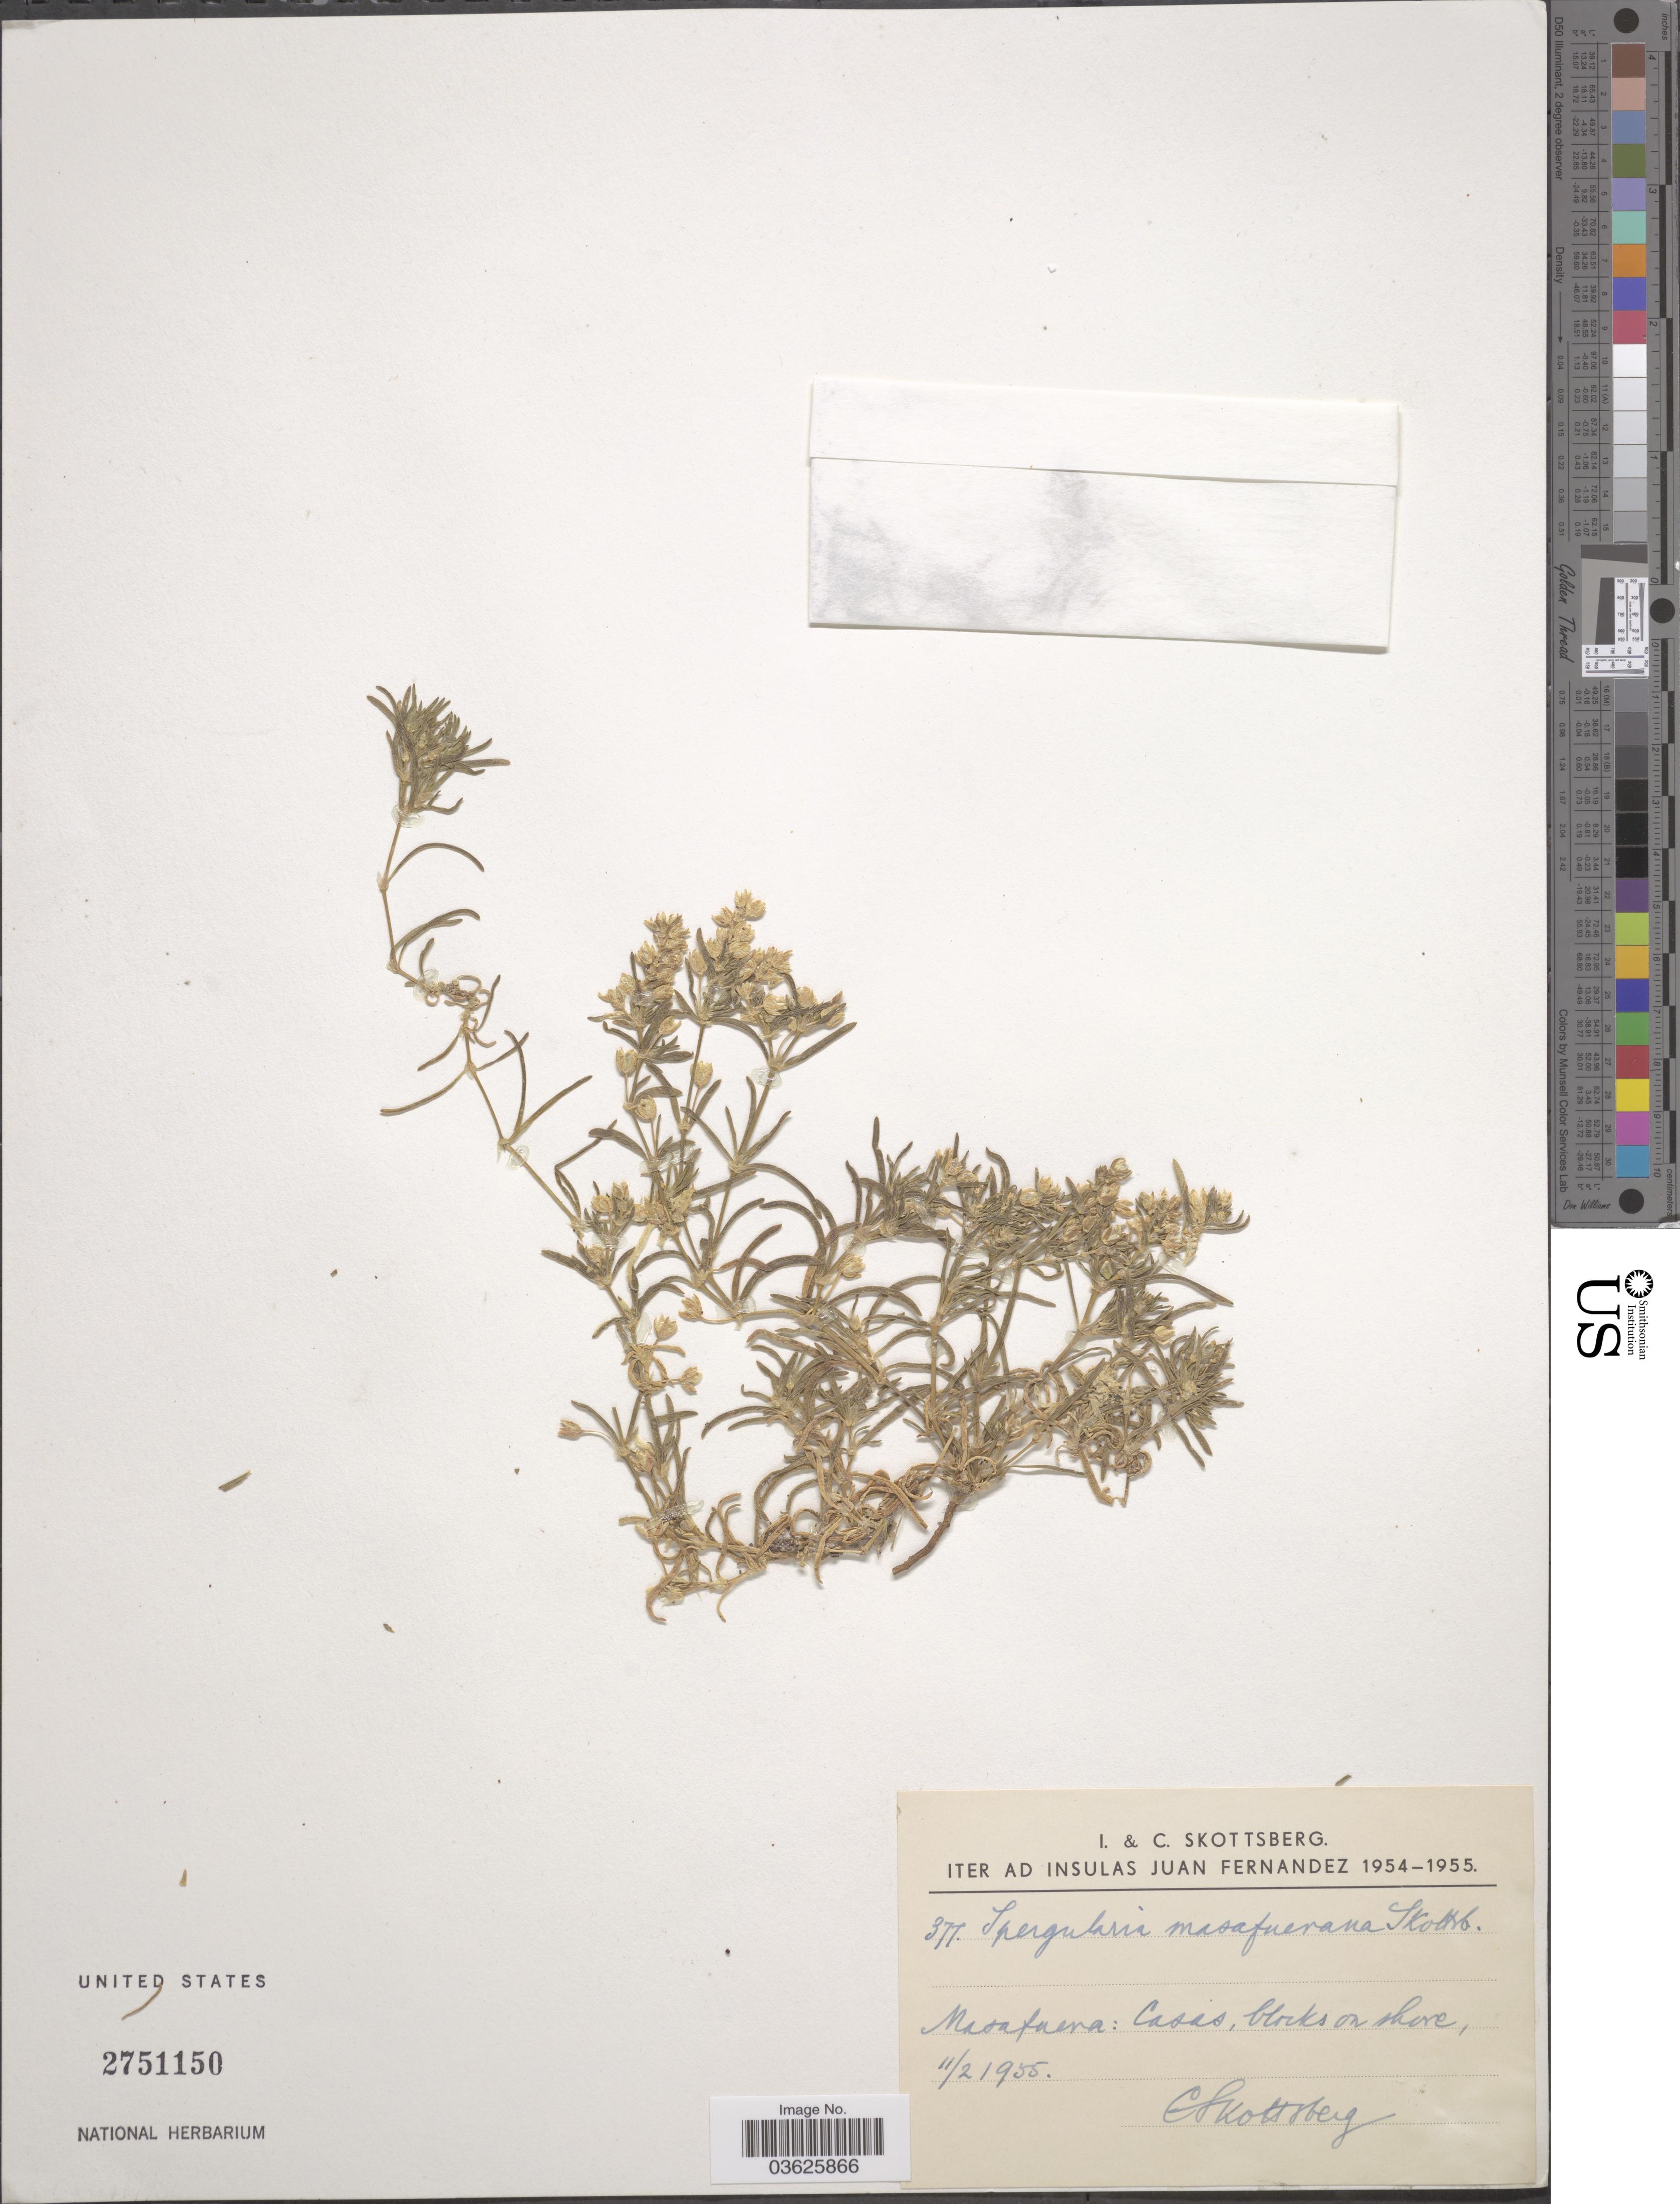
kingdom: Plantae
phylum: Tracheophyta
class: Magnoliopsida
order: Caryophyllales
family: Caryophyllaceae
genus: Spergularia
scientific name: Spergularia massafuerana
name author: Skottsb.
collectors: C. Skottsberg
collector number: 377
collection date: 1955-02-11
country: Chile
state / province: Valparaíso (V)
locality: Insulas Juan Fernandez. Masafuera: Casas, blocks on shore.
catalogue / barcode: US 1751150